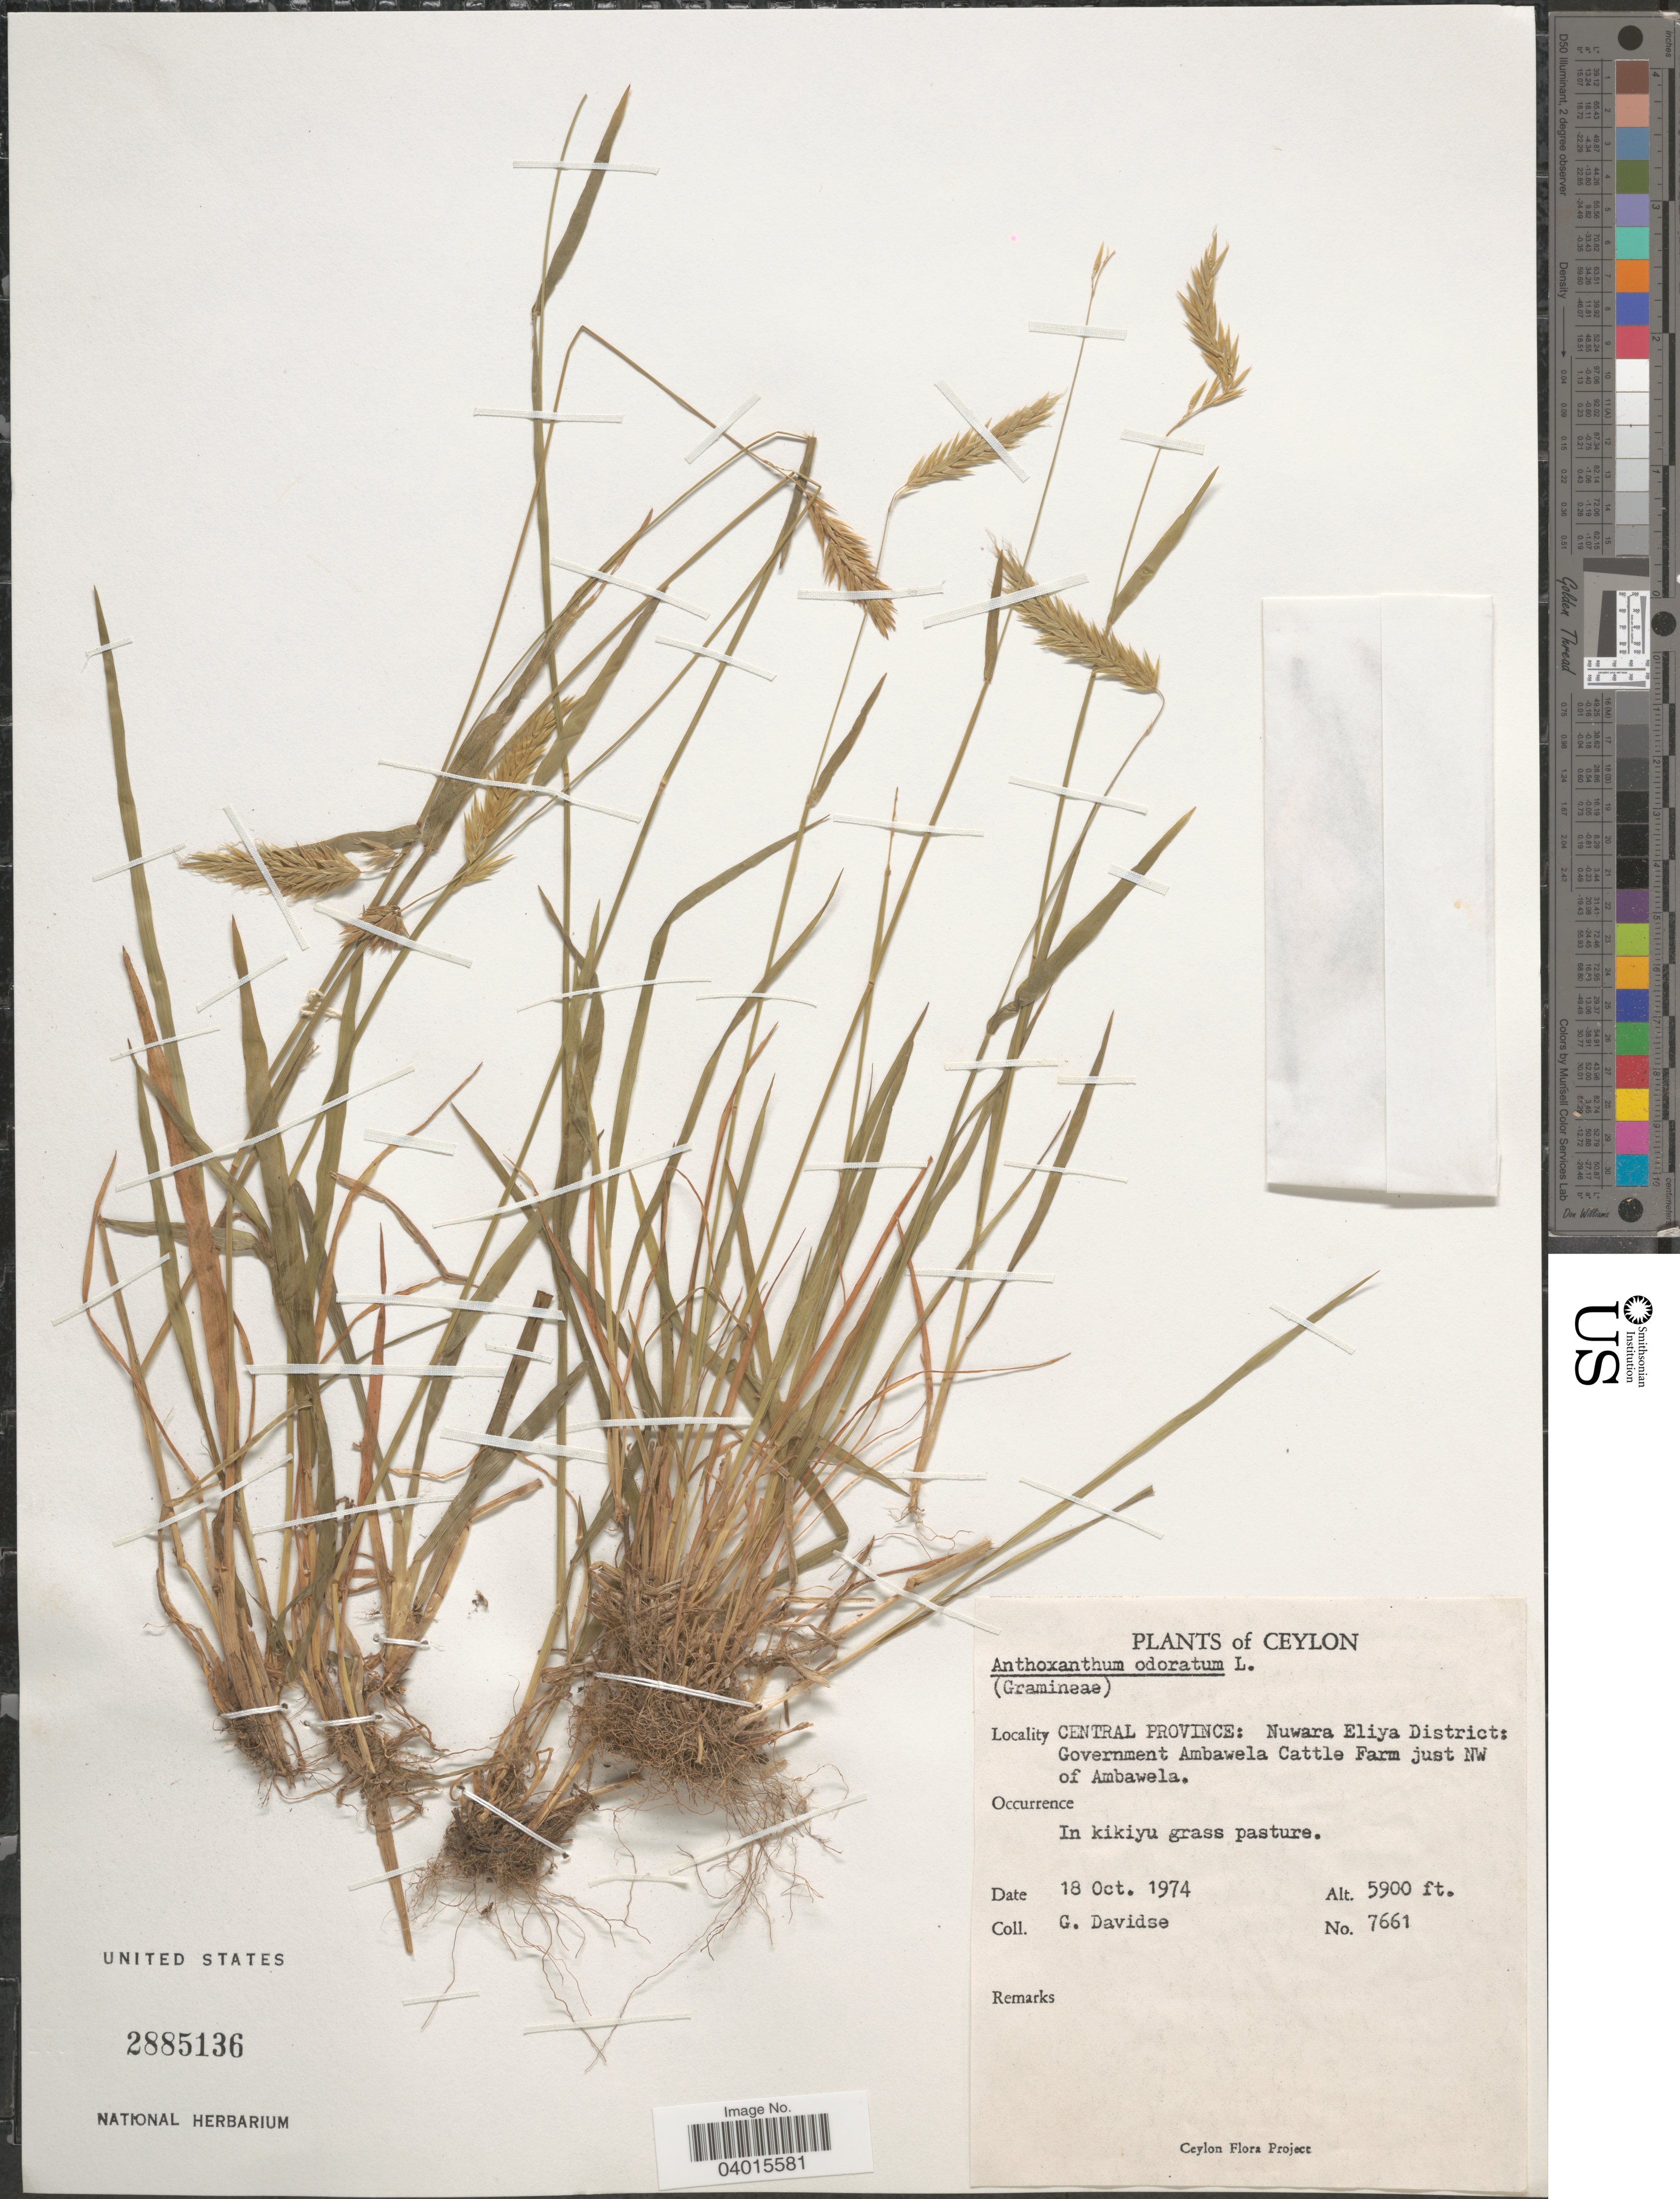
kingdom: Plantae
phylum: Tracheophyta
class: Liliopsida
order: Poales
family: Poaceae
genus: Anthoxanthum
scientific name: Anthoxanthum odoratum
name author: L.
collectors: G. Davidse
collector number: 7661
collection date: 1974-10-18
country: Sri Lanka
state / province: Central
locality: Ceylon. Nuwara Eliya District: Government Ambawela Cattle Farm just NW of Ambawela. In kikiyu grass pasture.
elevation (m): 1798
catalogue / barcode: US 2885136